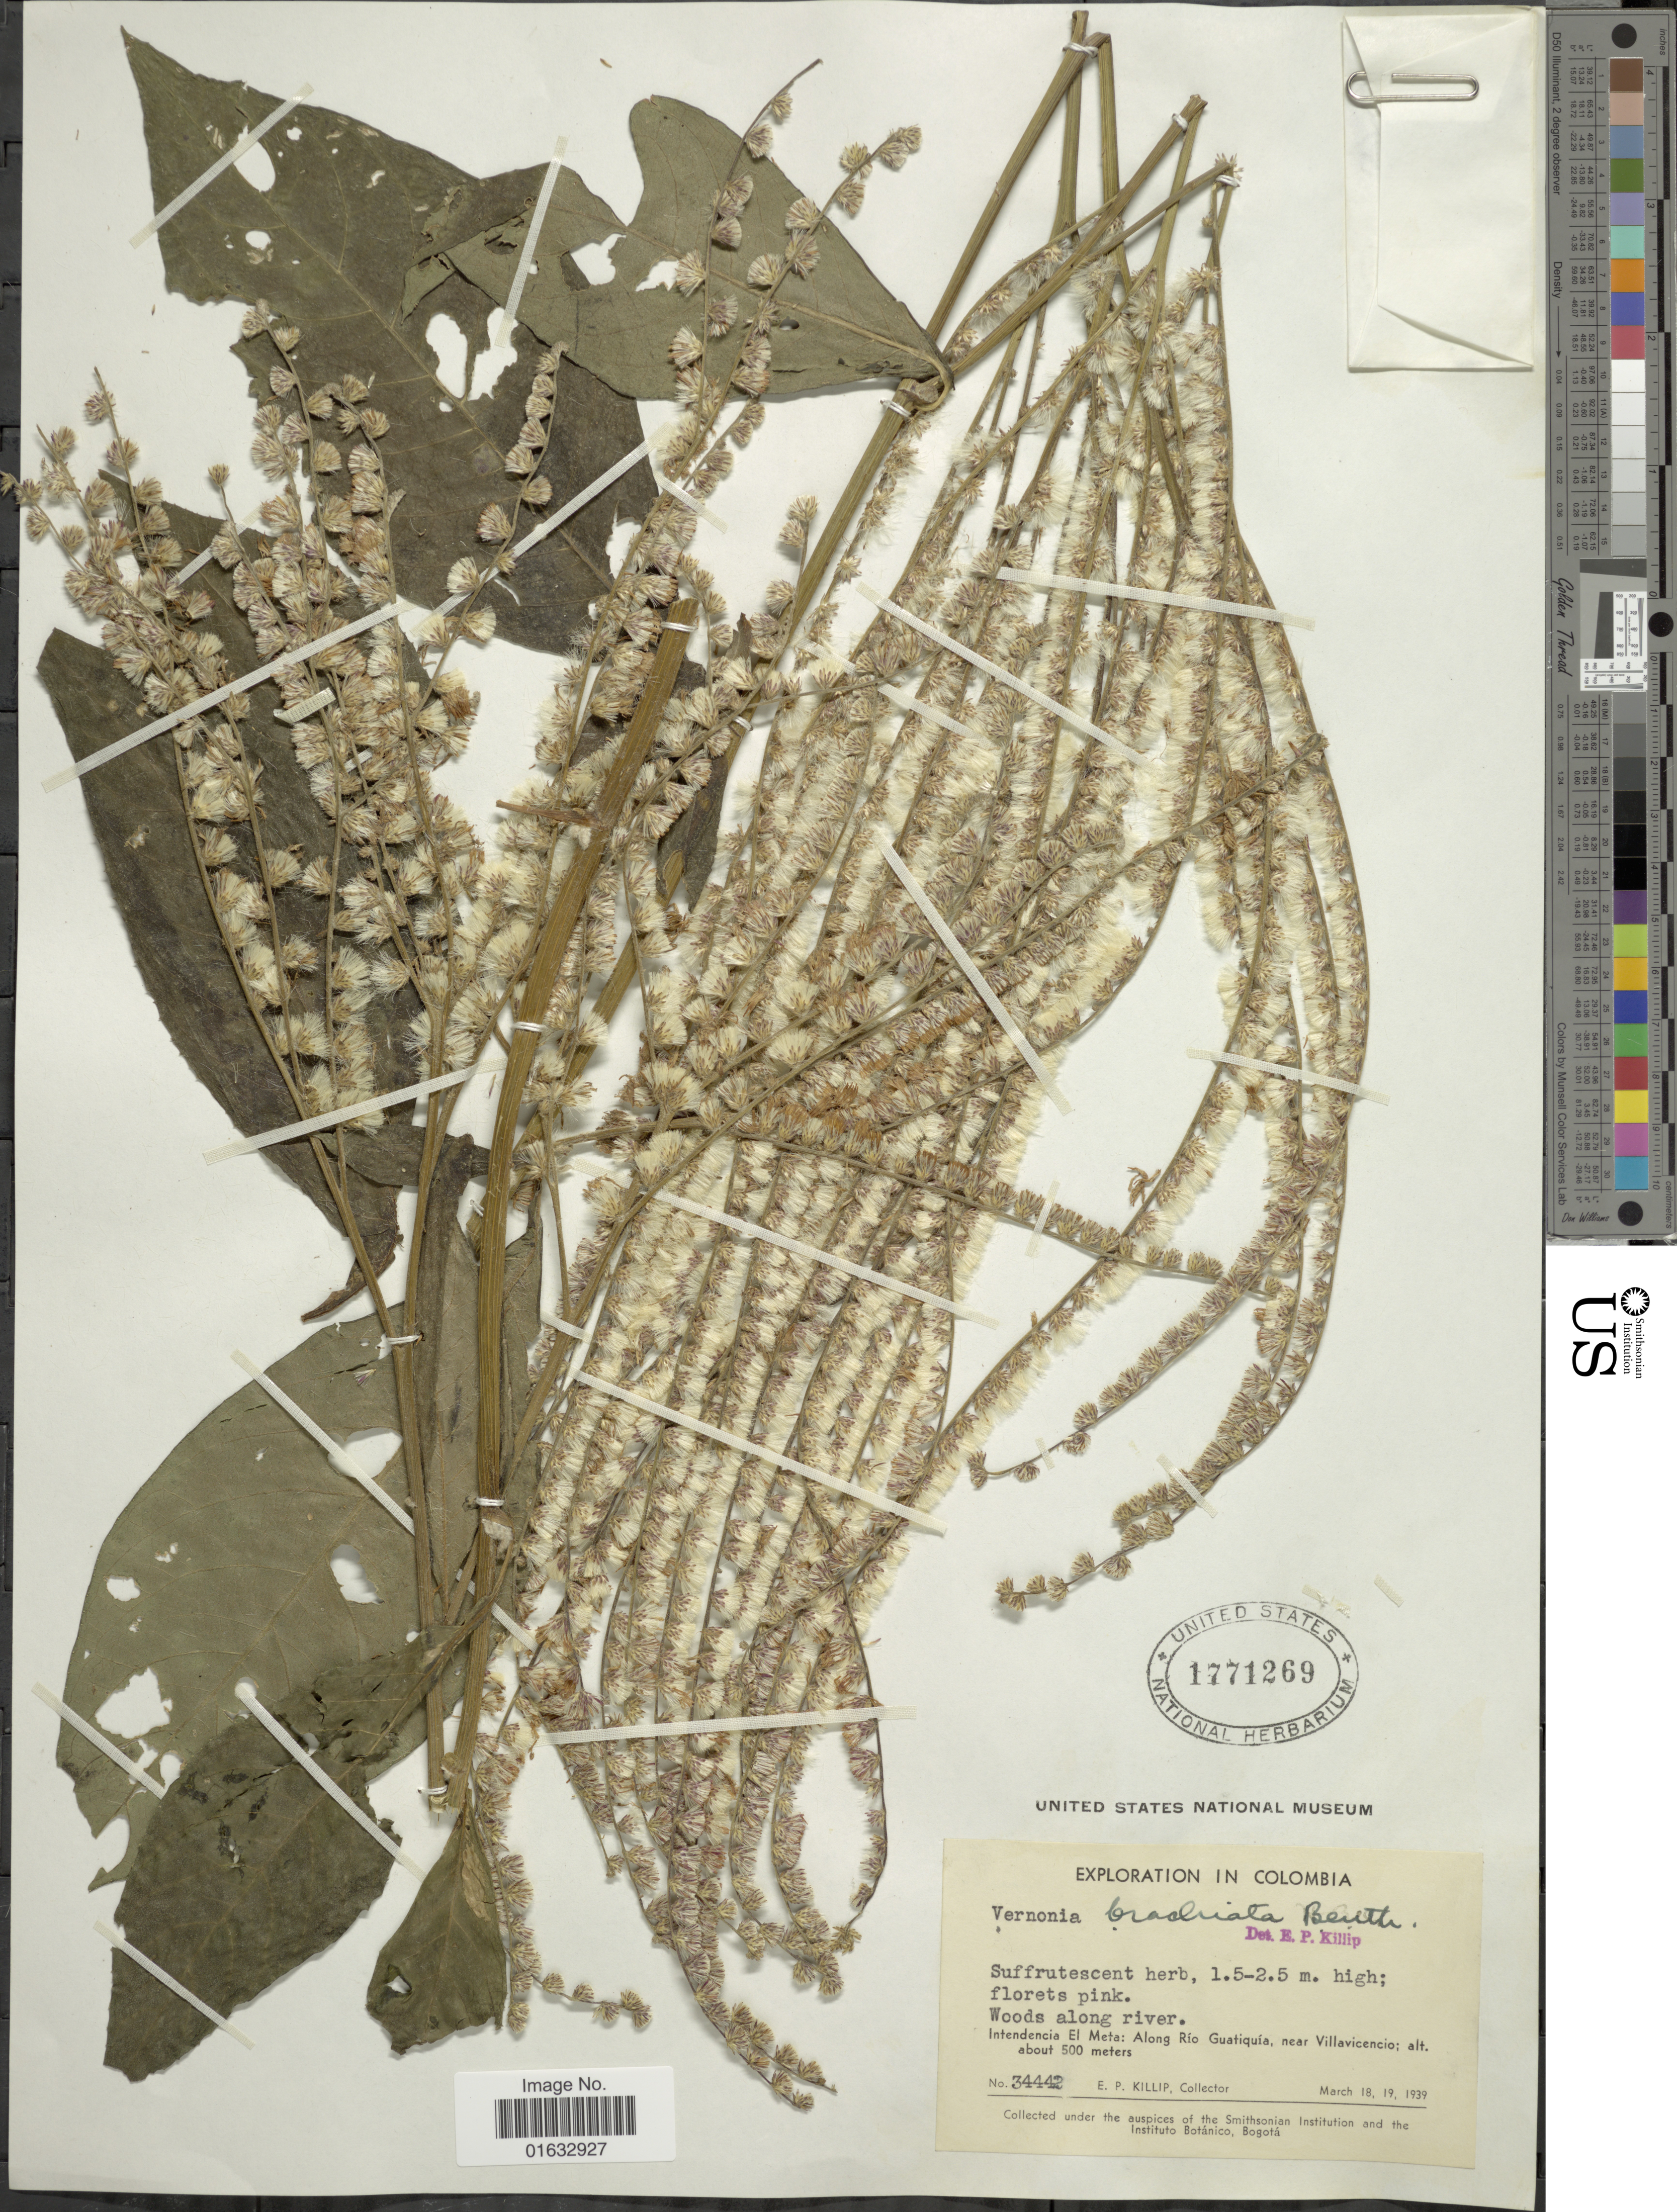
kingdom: Plantae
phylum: Tracheophyta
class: Magnoliopsida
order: Asterales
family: Asteraceae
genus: Eirmocephala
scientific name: Eirmocephala brachiata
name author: (Benth.) H. Rob.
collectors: E. P. Killip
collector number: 34442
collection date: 1939-03-18/1939-03-19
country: Colombia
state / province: Meta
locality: Intendencia El Meta: Along Rio Guatiquia, near Villavicencio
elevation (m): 500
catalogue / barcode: US 1771269